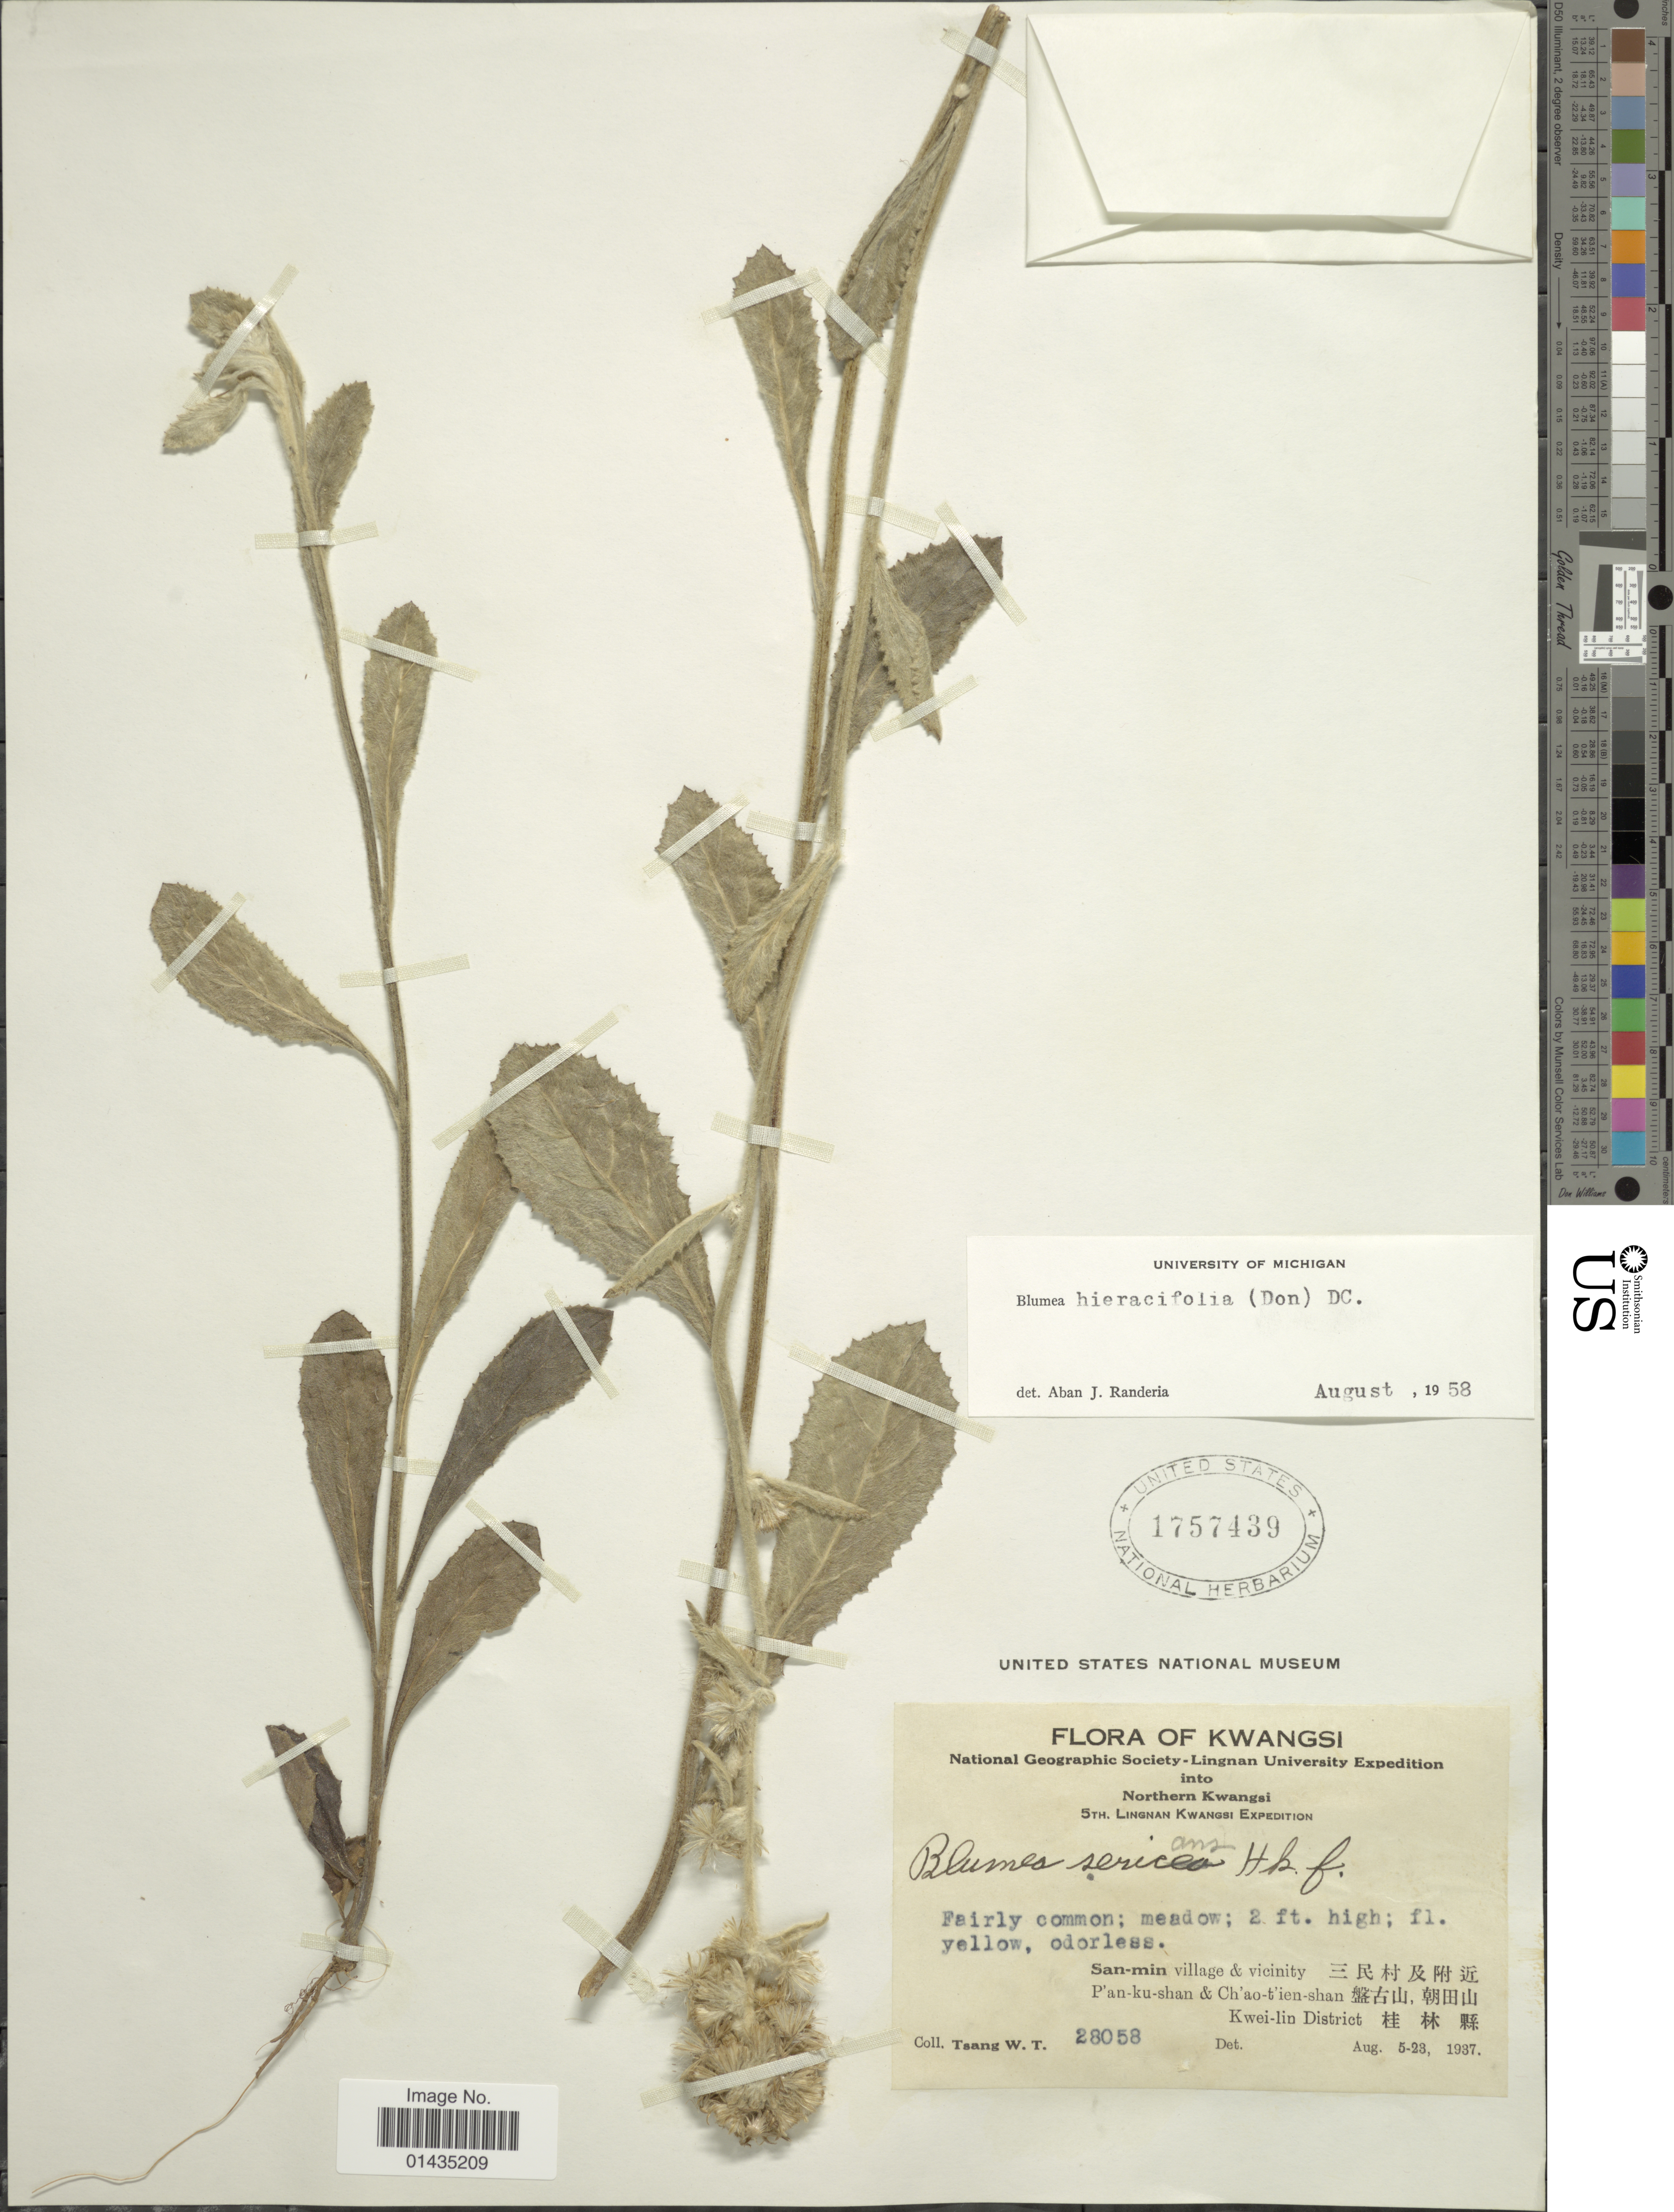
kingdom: Plantae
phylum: Tracheophyta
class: Magnoliopsida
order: Asterales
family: Asteraceae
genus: Blumea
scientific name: Blumea hieraciifolia var. hieraciifolia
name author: (Spreng.) DC.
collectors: W. T. Tsang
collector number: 28058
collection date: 1937-08-05/1937-08-23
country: China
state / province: Guangxi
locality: Northern Kwangsi, San-min village & vicinity, P'an-ku-shan & Ch'ao-t'ien-shan, Kwei-lin District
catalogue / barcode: US 1757439